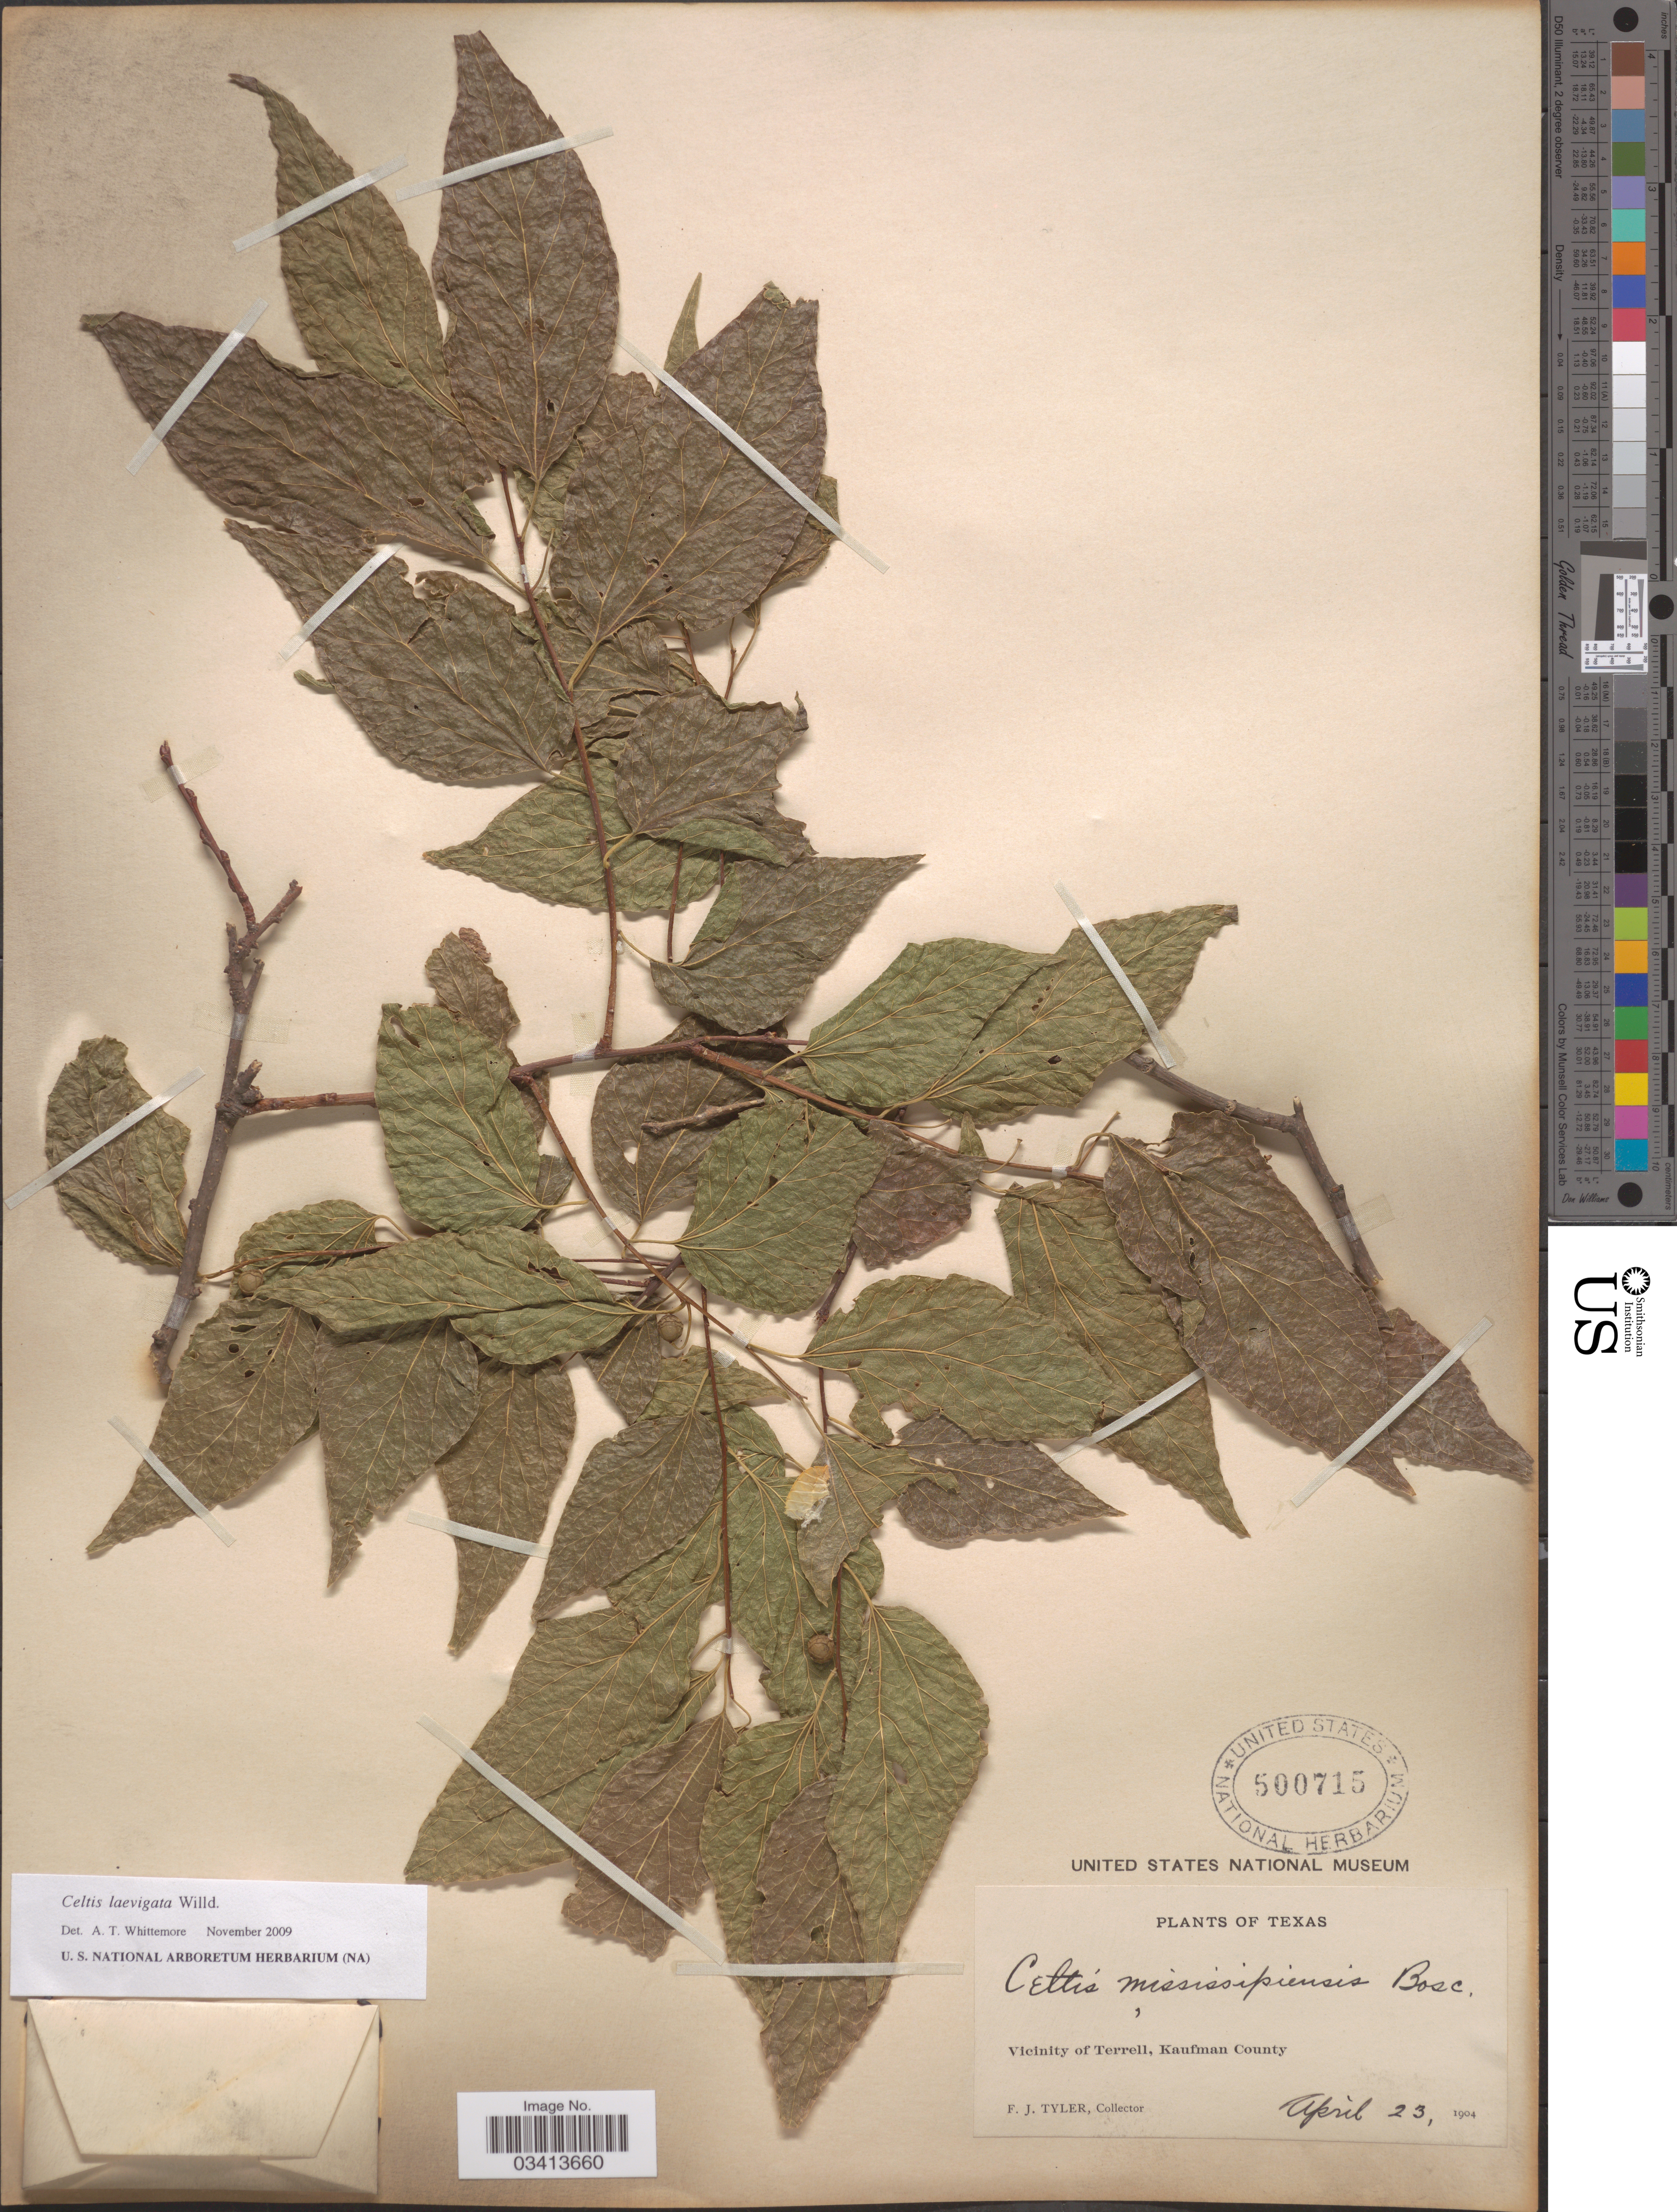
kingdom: Plantae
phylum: Tracheophyta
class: Magnoliopsida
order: Rosales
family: Cannabaceae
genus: Celtis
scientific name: Celtis laevigata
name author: Willd.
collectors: F. Tyler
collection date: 1904-04-23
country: United States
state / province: Texas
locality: Vicinity of Terrell, Kaufman County.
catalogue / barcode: US 500715